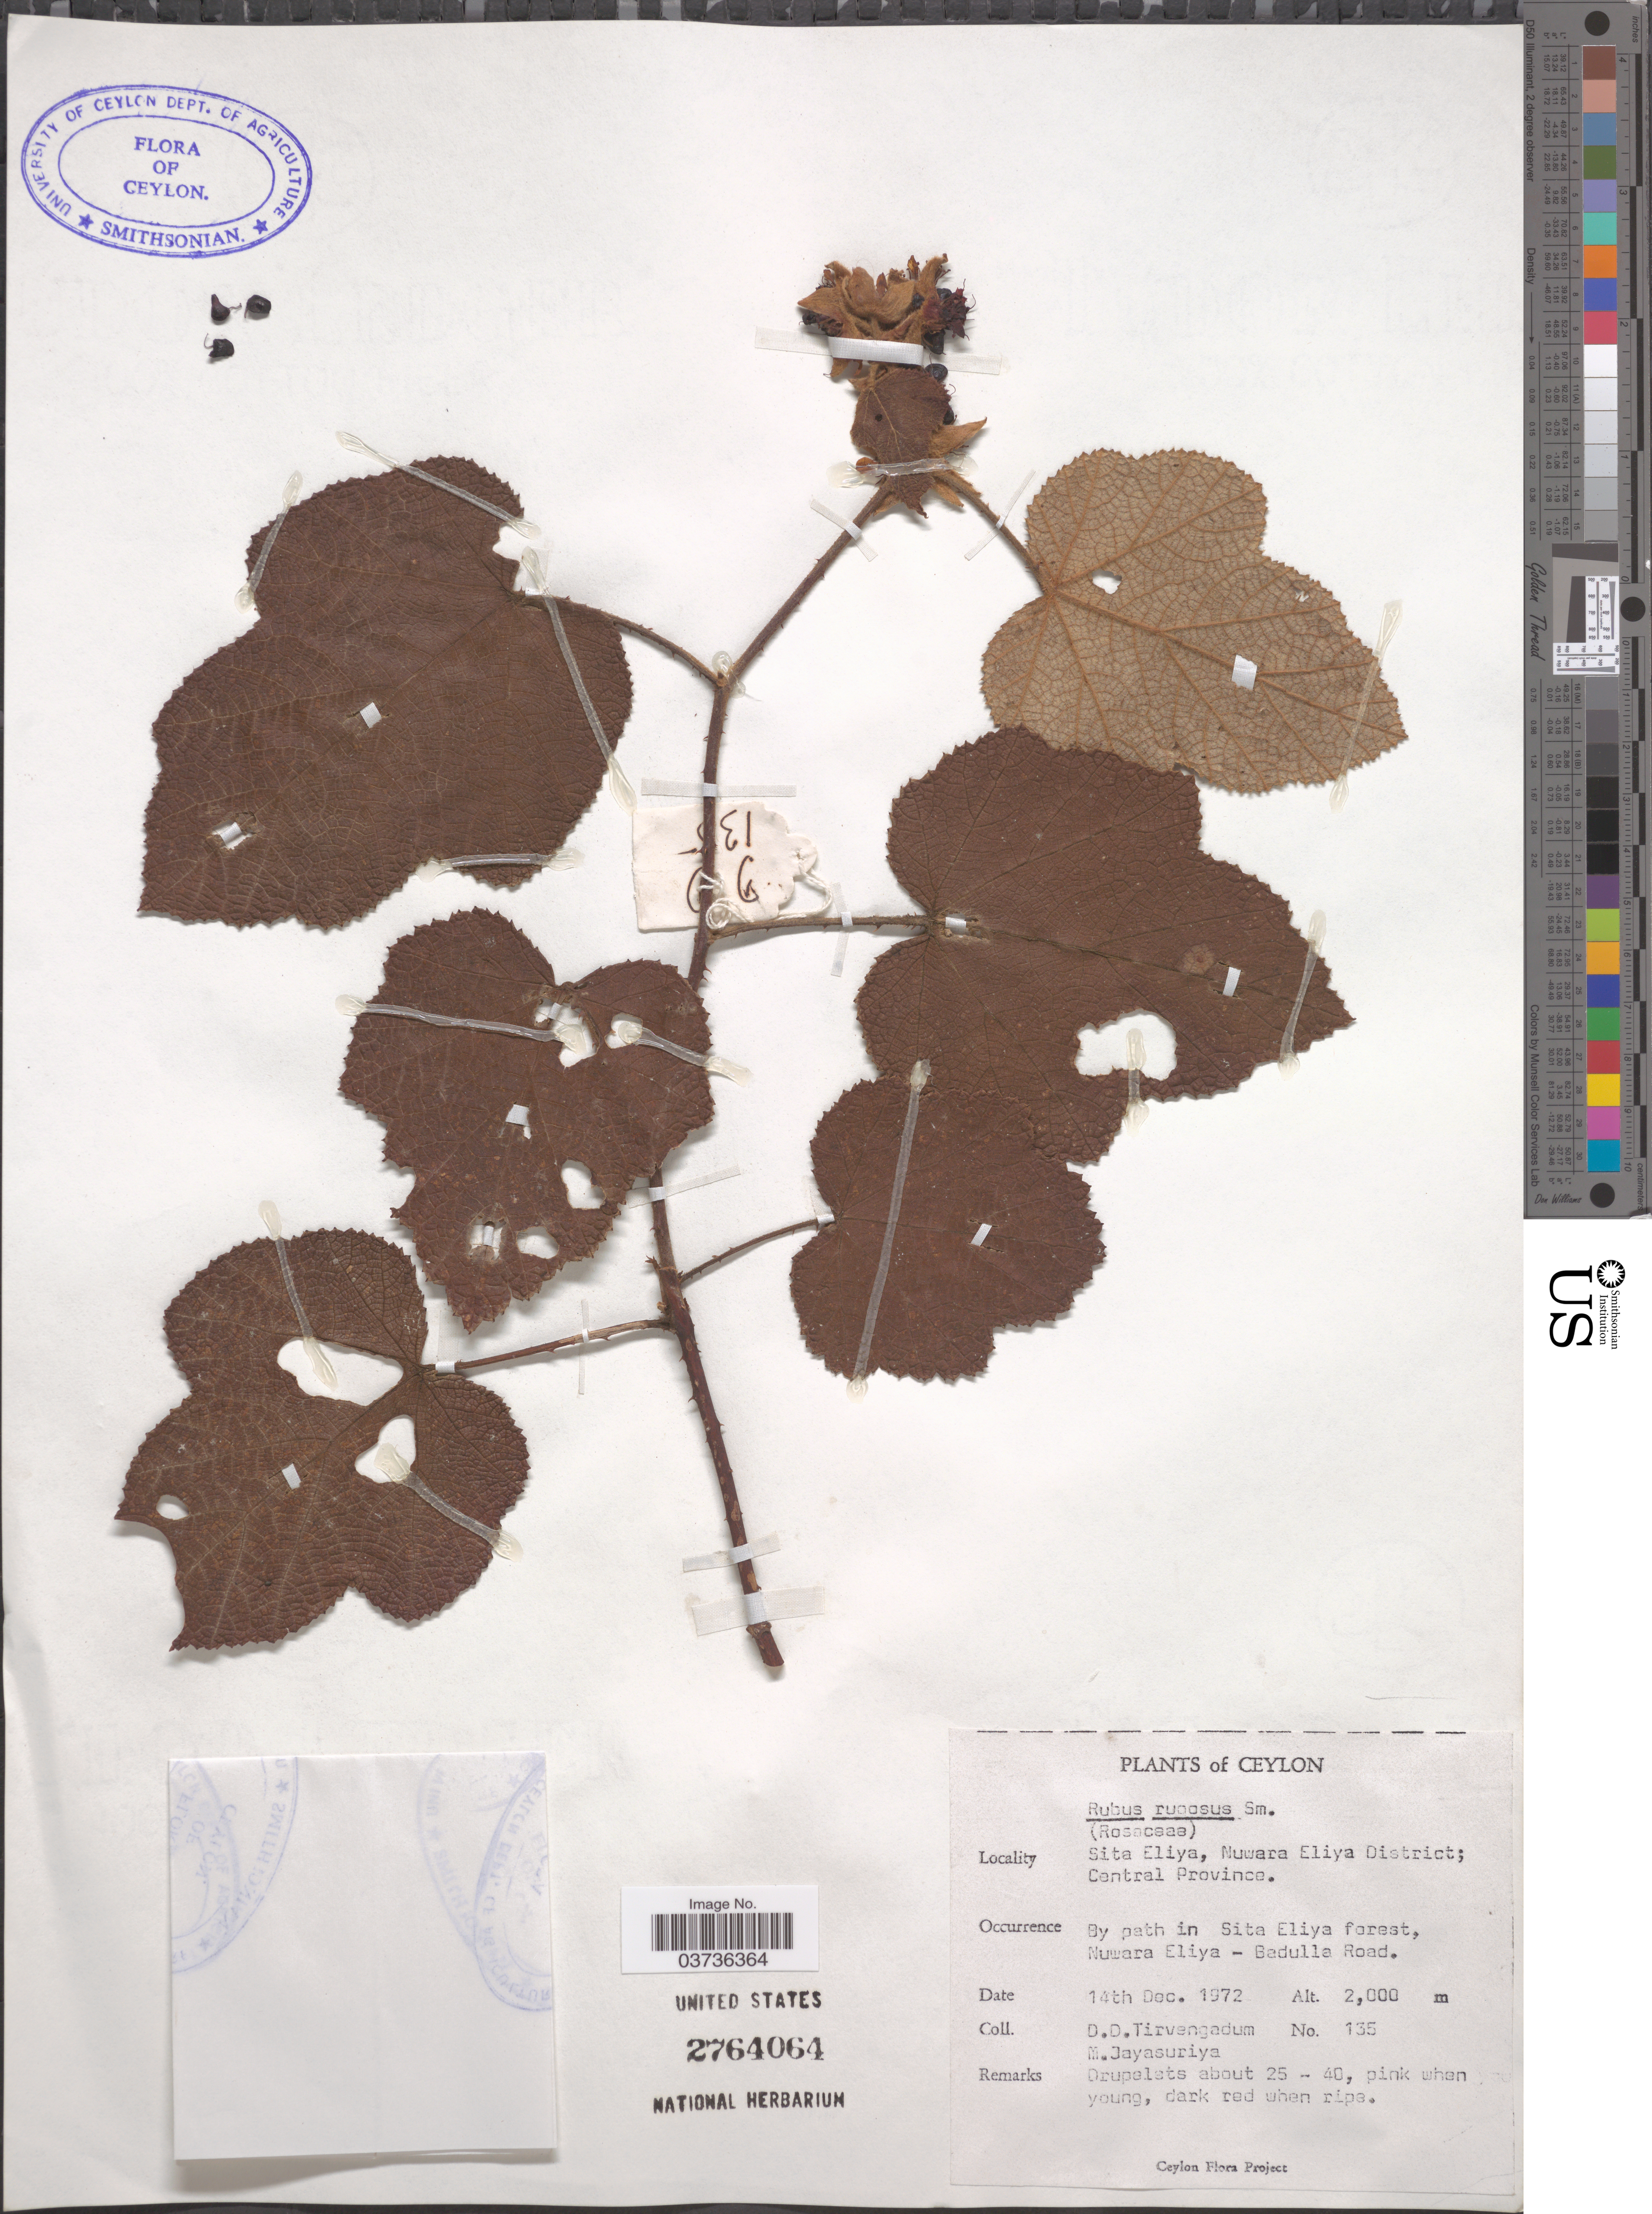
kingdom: Plantae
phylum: Tracheophyta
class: Magnoliopsida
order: Rosales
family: Rosaceae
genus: Rubus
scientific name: Rubus rugosus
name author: Small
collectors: D. Tirvengadum & M. Jayasuriya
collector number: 135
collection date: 1972-12-14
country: Sri Lanka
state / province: Central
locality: Ceylon. Sita Eliya, Nuwara Eliya district. By path in Sita Eliya forest, Nuwara Eliya - Badulla Road.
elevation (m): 2000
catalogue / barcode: US 2764064